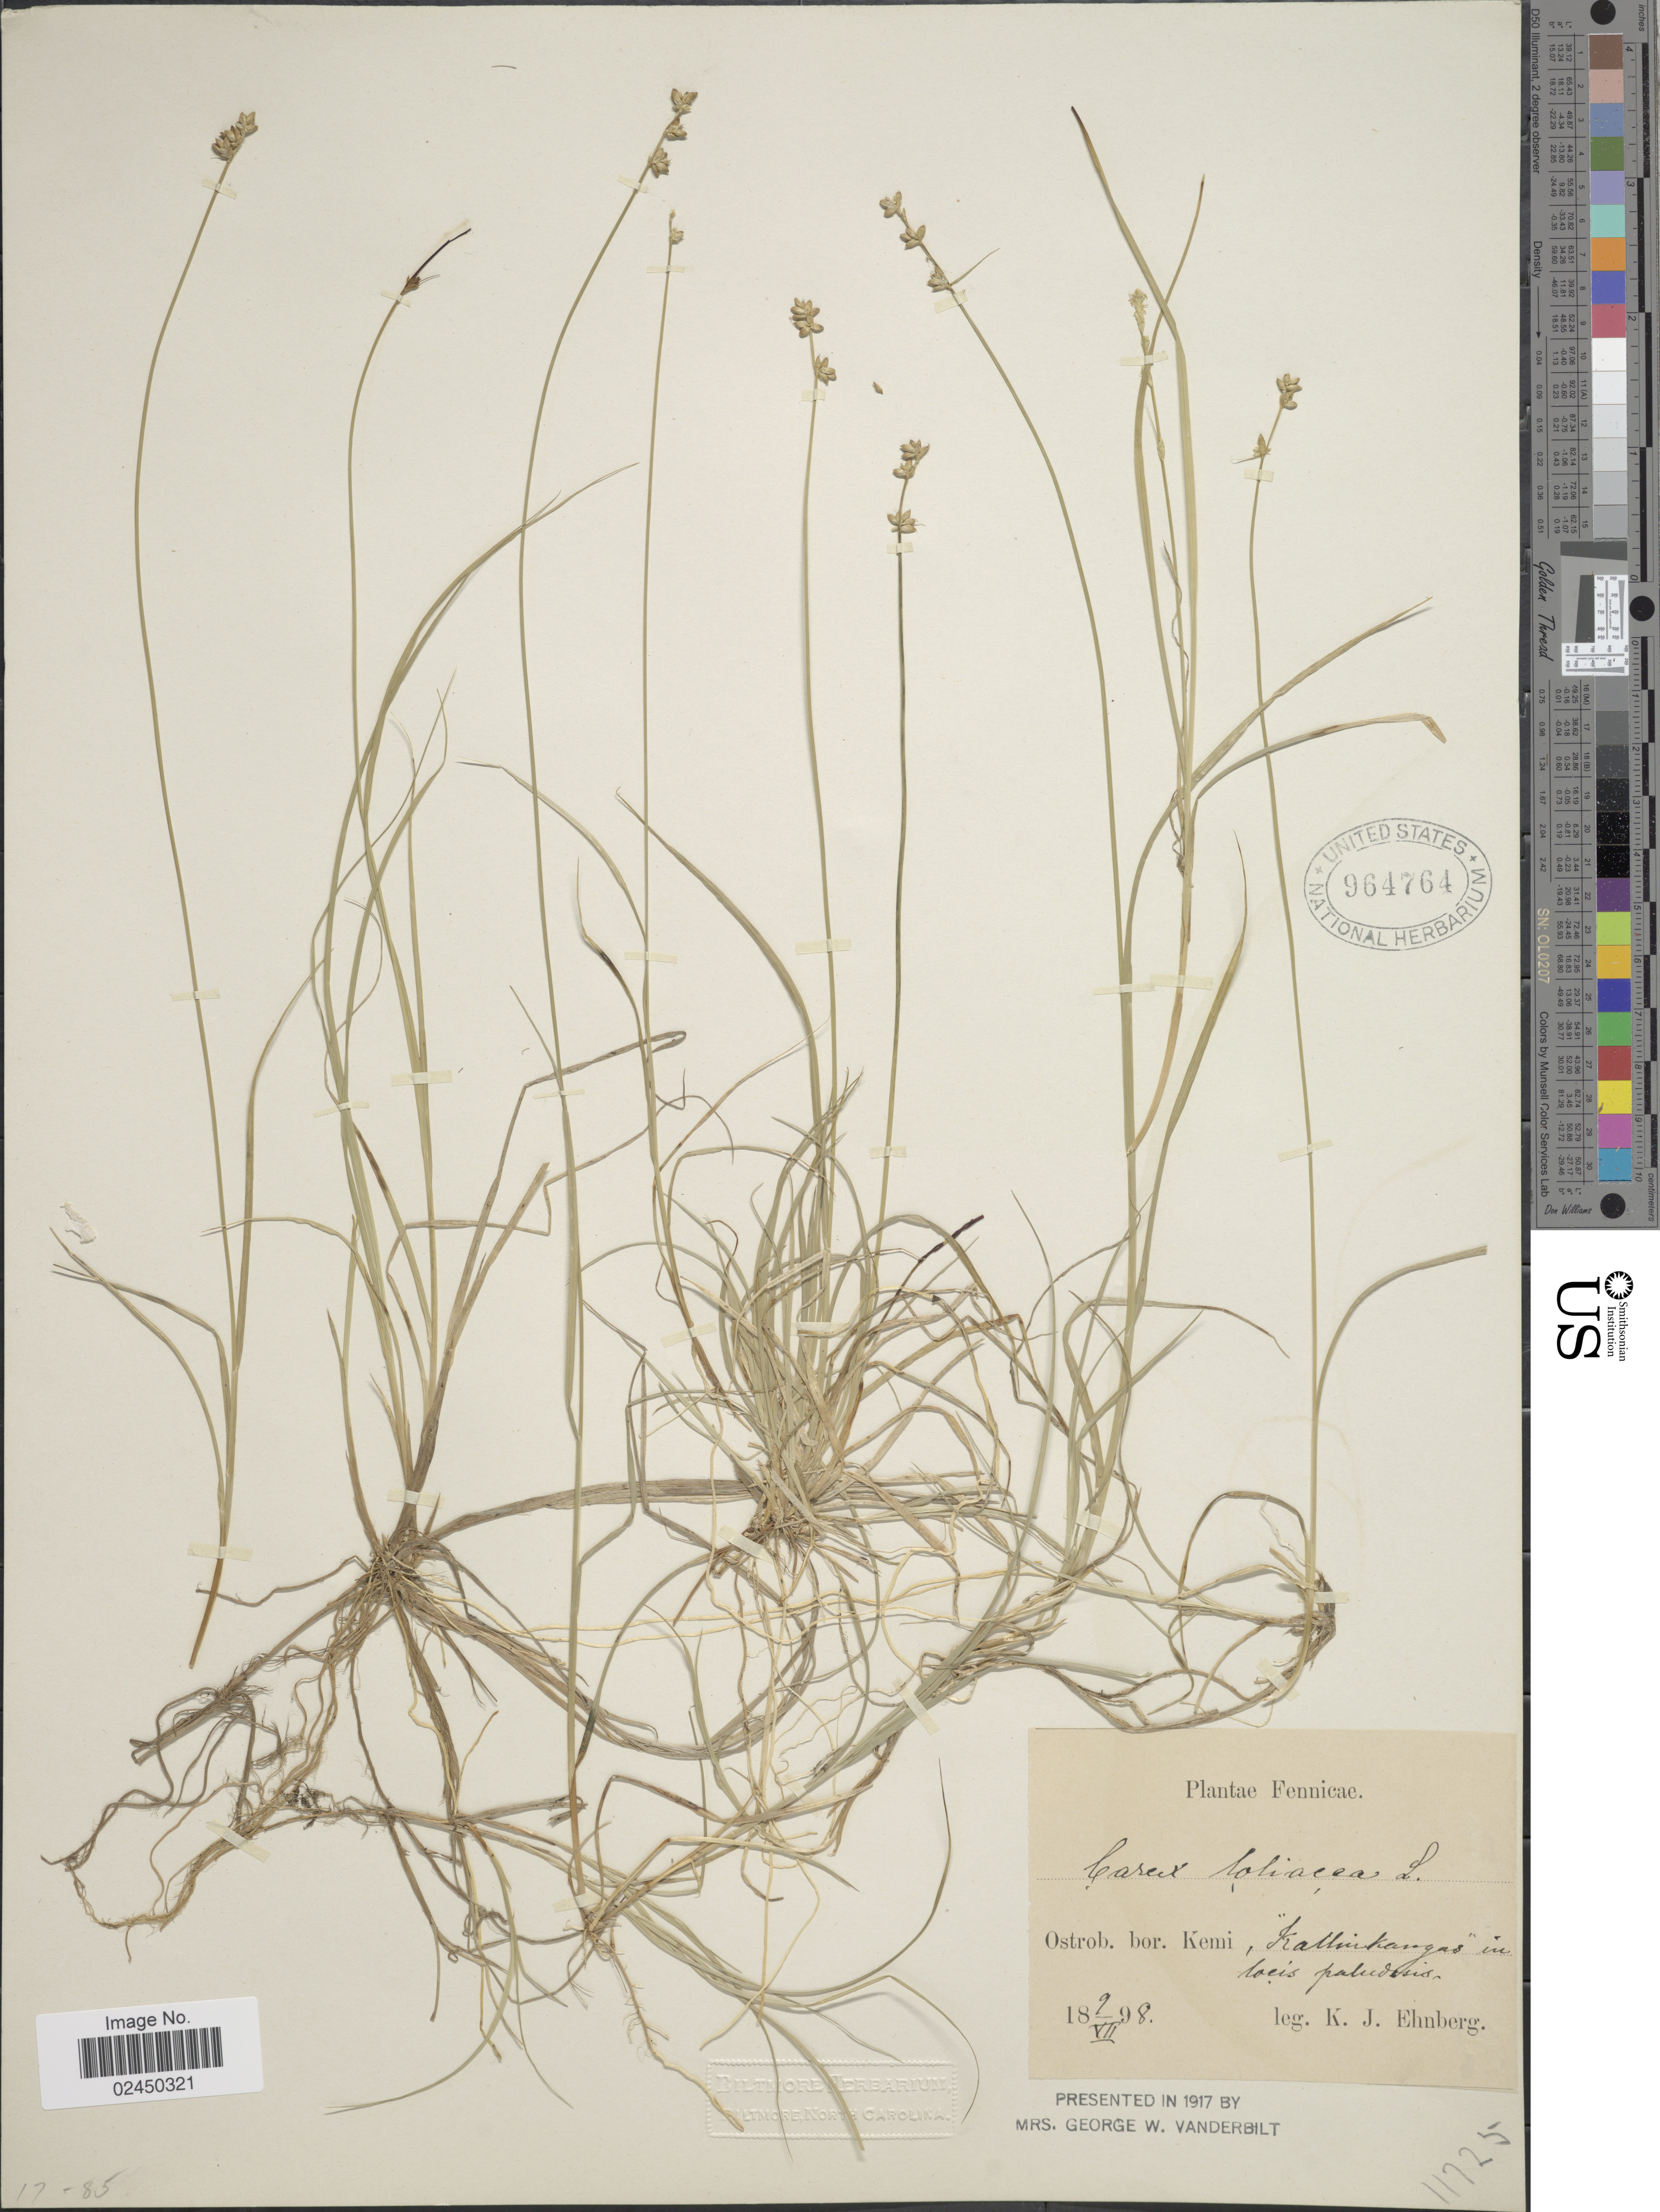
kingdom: Plantae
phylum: Tracheophyta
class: Liliopsida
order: Poales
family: Cyperaceae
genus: Carex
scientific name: Carex loliacea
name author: L.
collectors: K. Ehnberg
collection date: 1898-07-09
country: Finland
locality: Fennicae, Ostrob., bor. Kemi Kallimkangas in locis paludosis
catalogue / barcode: US 964764